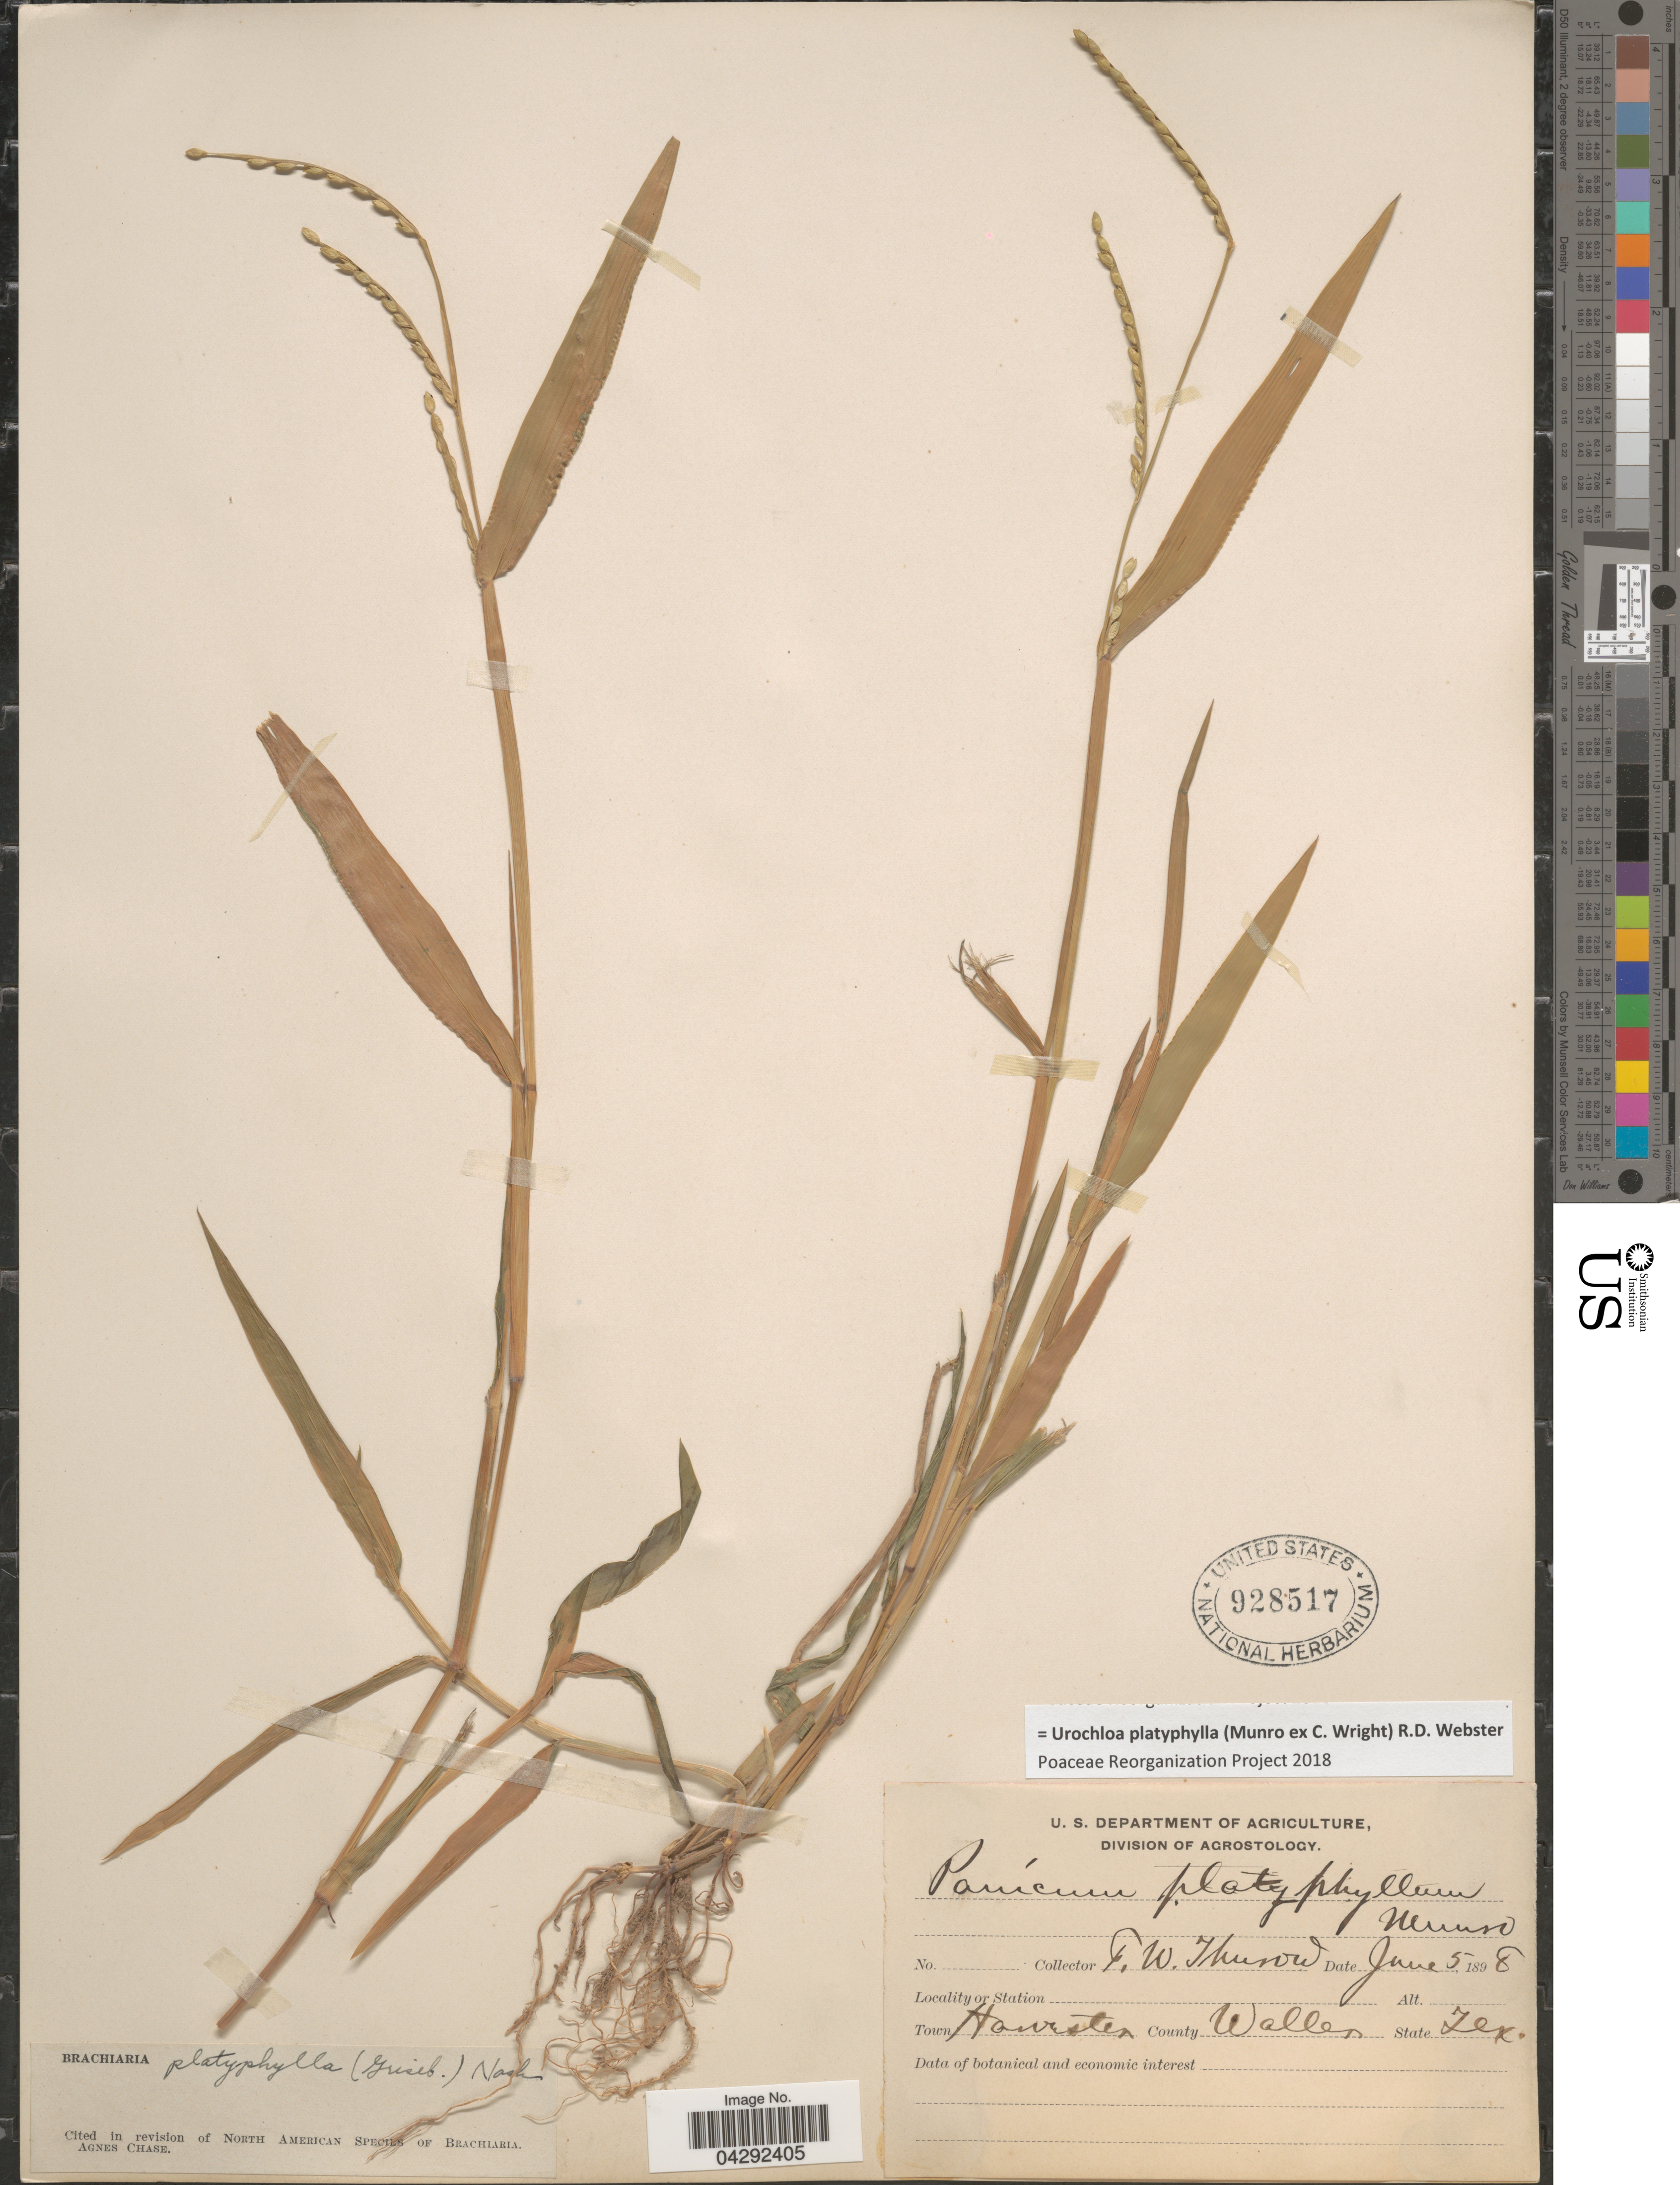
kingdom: Plantae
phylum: Tracheophyta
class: Liliopsida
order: Poales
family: Poaceae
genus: Urochloa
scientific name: Urochloa platyphylla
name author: (Munro ex C. Wright) R.D. Webster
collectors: F. W. Thurow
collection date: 1898-06-05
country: United States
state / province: Texas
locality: Town Harvester. County Waller.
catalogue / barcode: US 928517